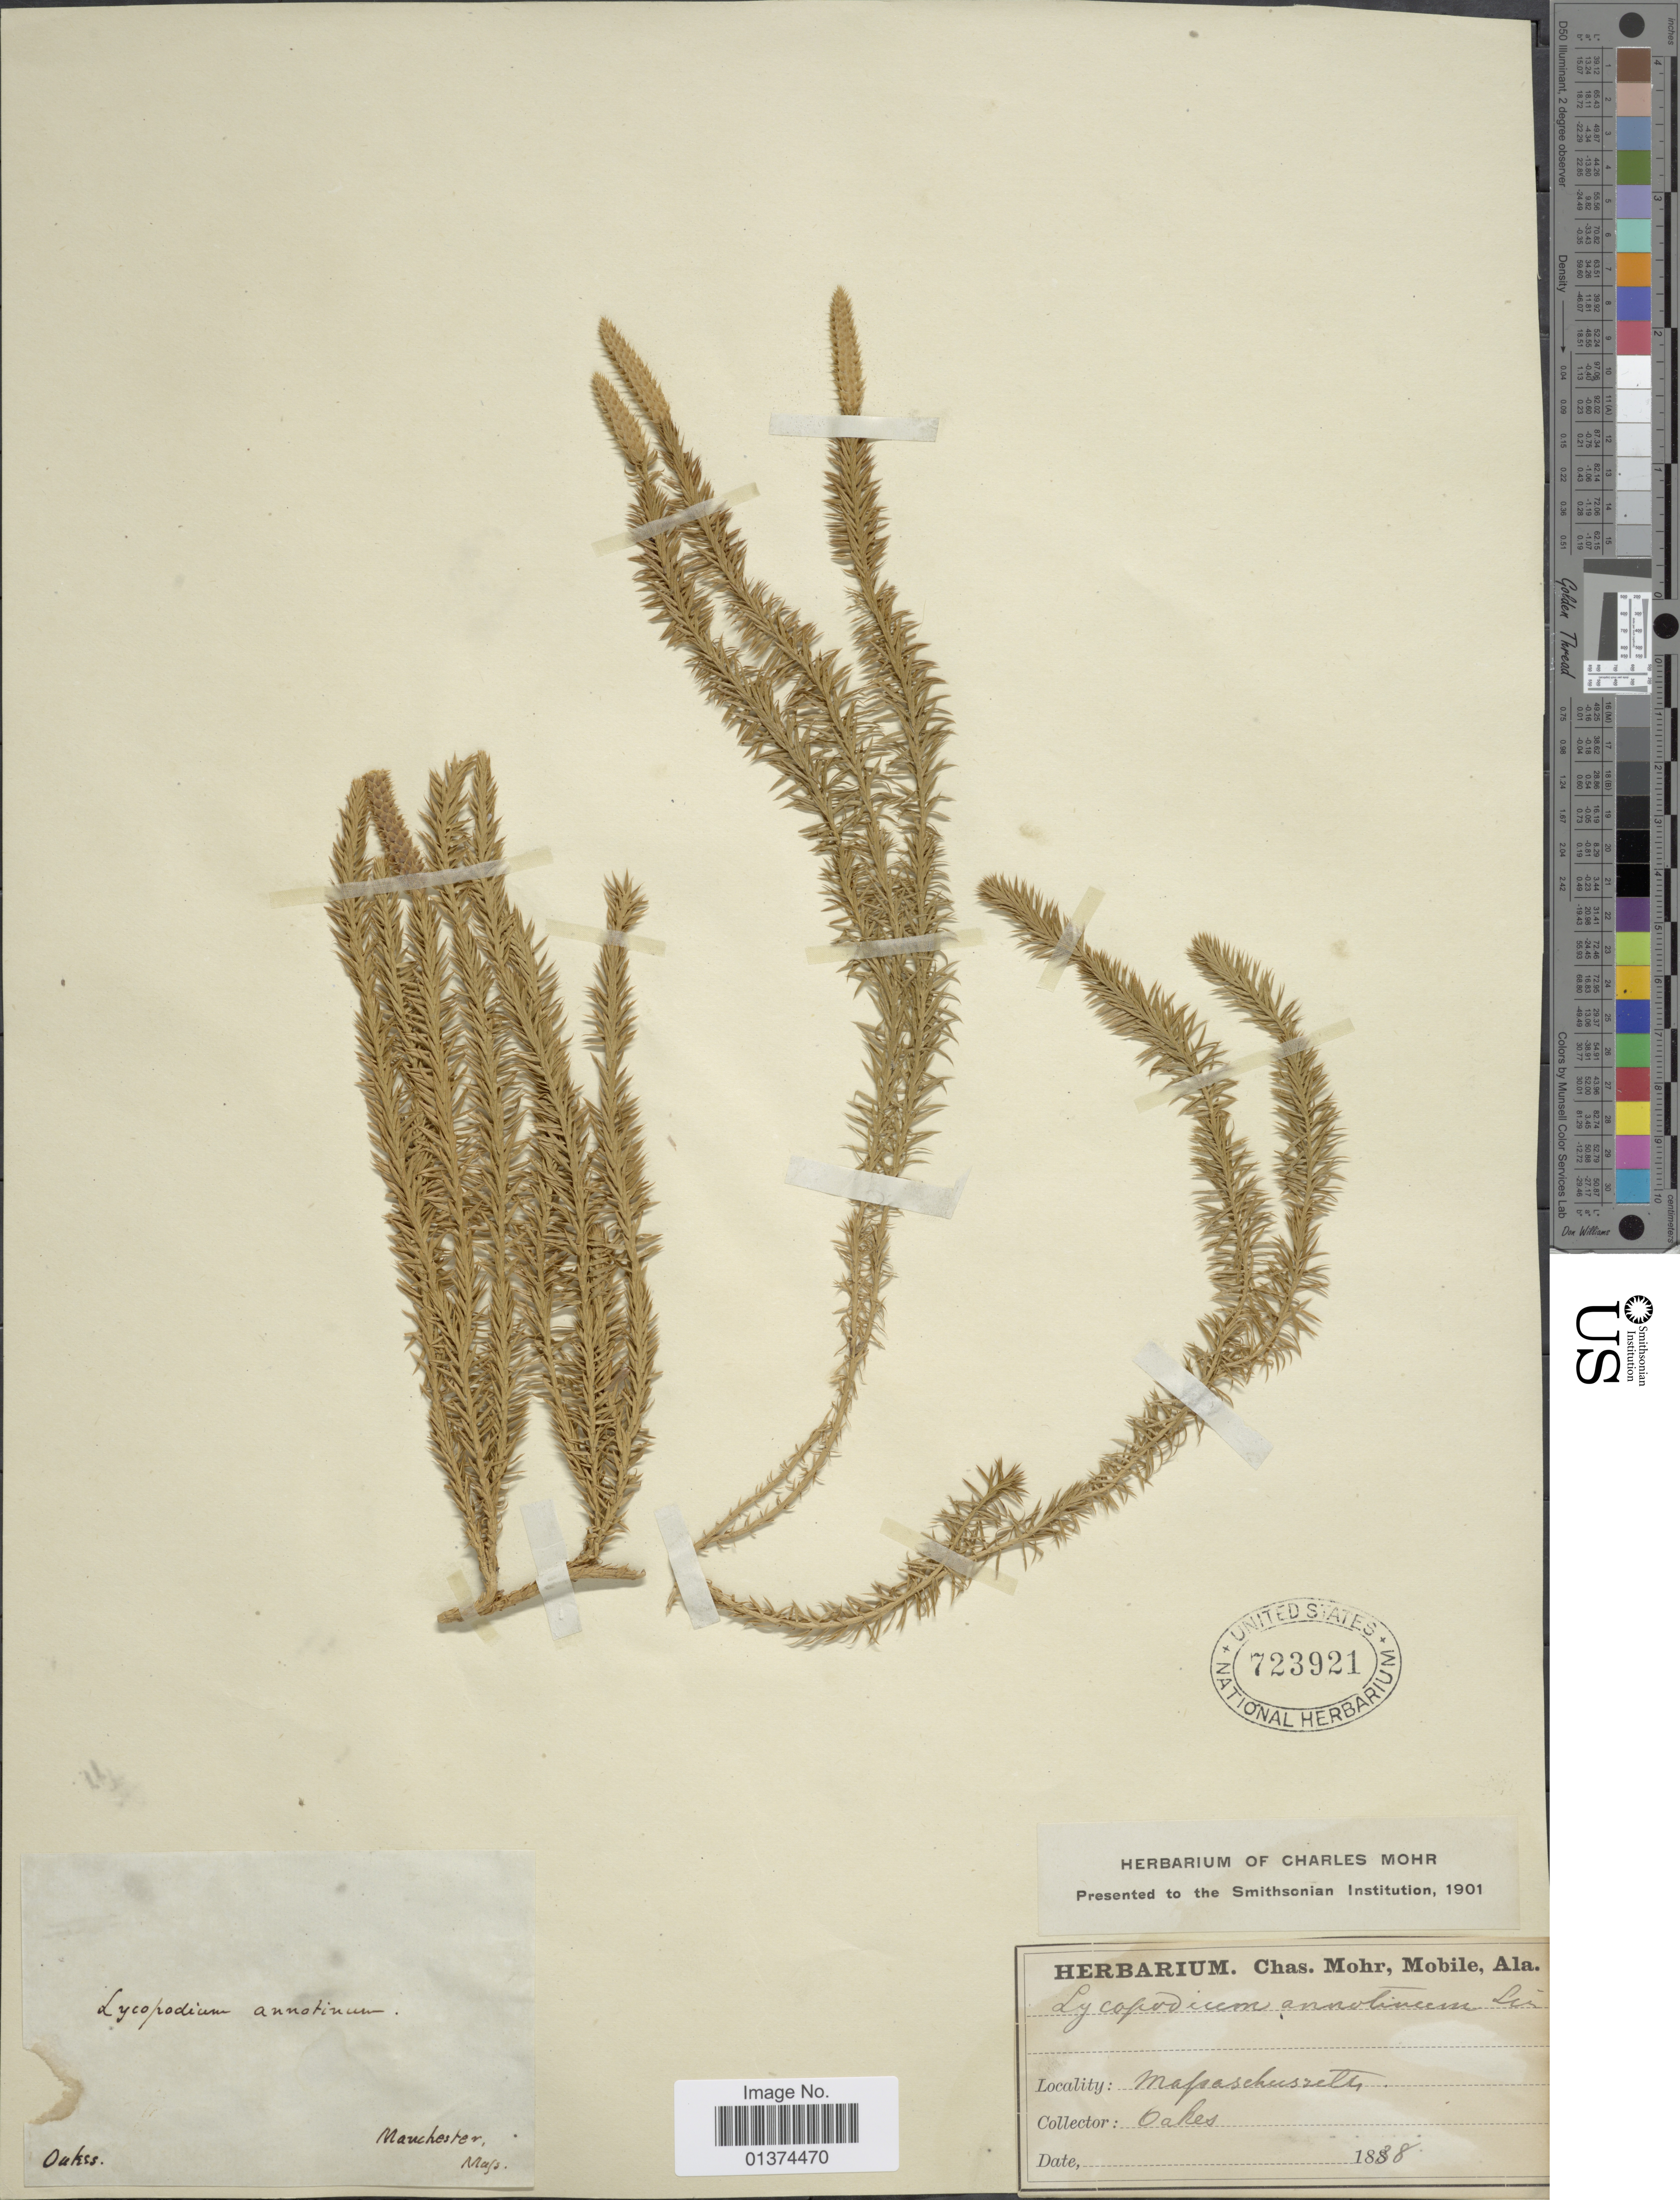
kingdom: Plantae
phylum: Tracheophyta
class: Lycopodiopsida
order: Lycopodiales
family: Lycopodiaceae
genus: Spinulum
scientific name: Spinulum annotinum subsp. annotinum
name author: (L.) A. Haines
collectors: -. Oakes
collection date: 1888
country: United States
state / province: Massachusetts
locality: Manchester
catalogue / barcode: US 723921